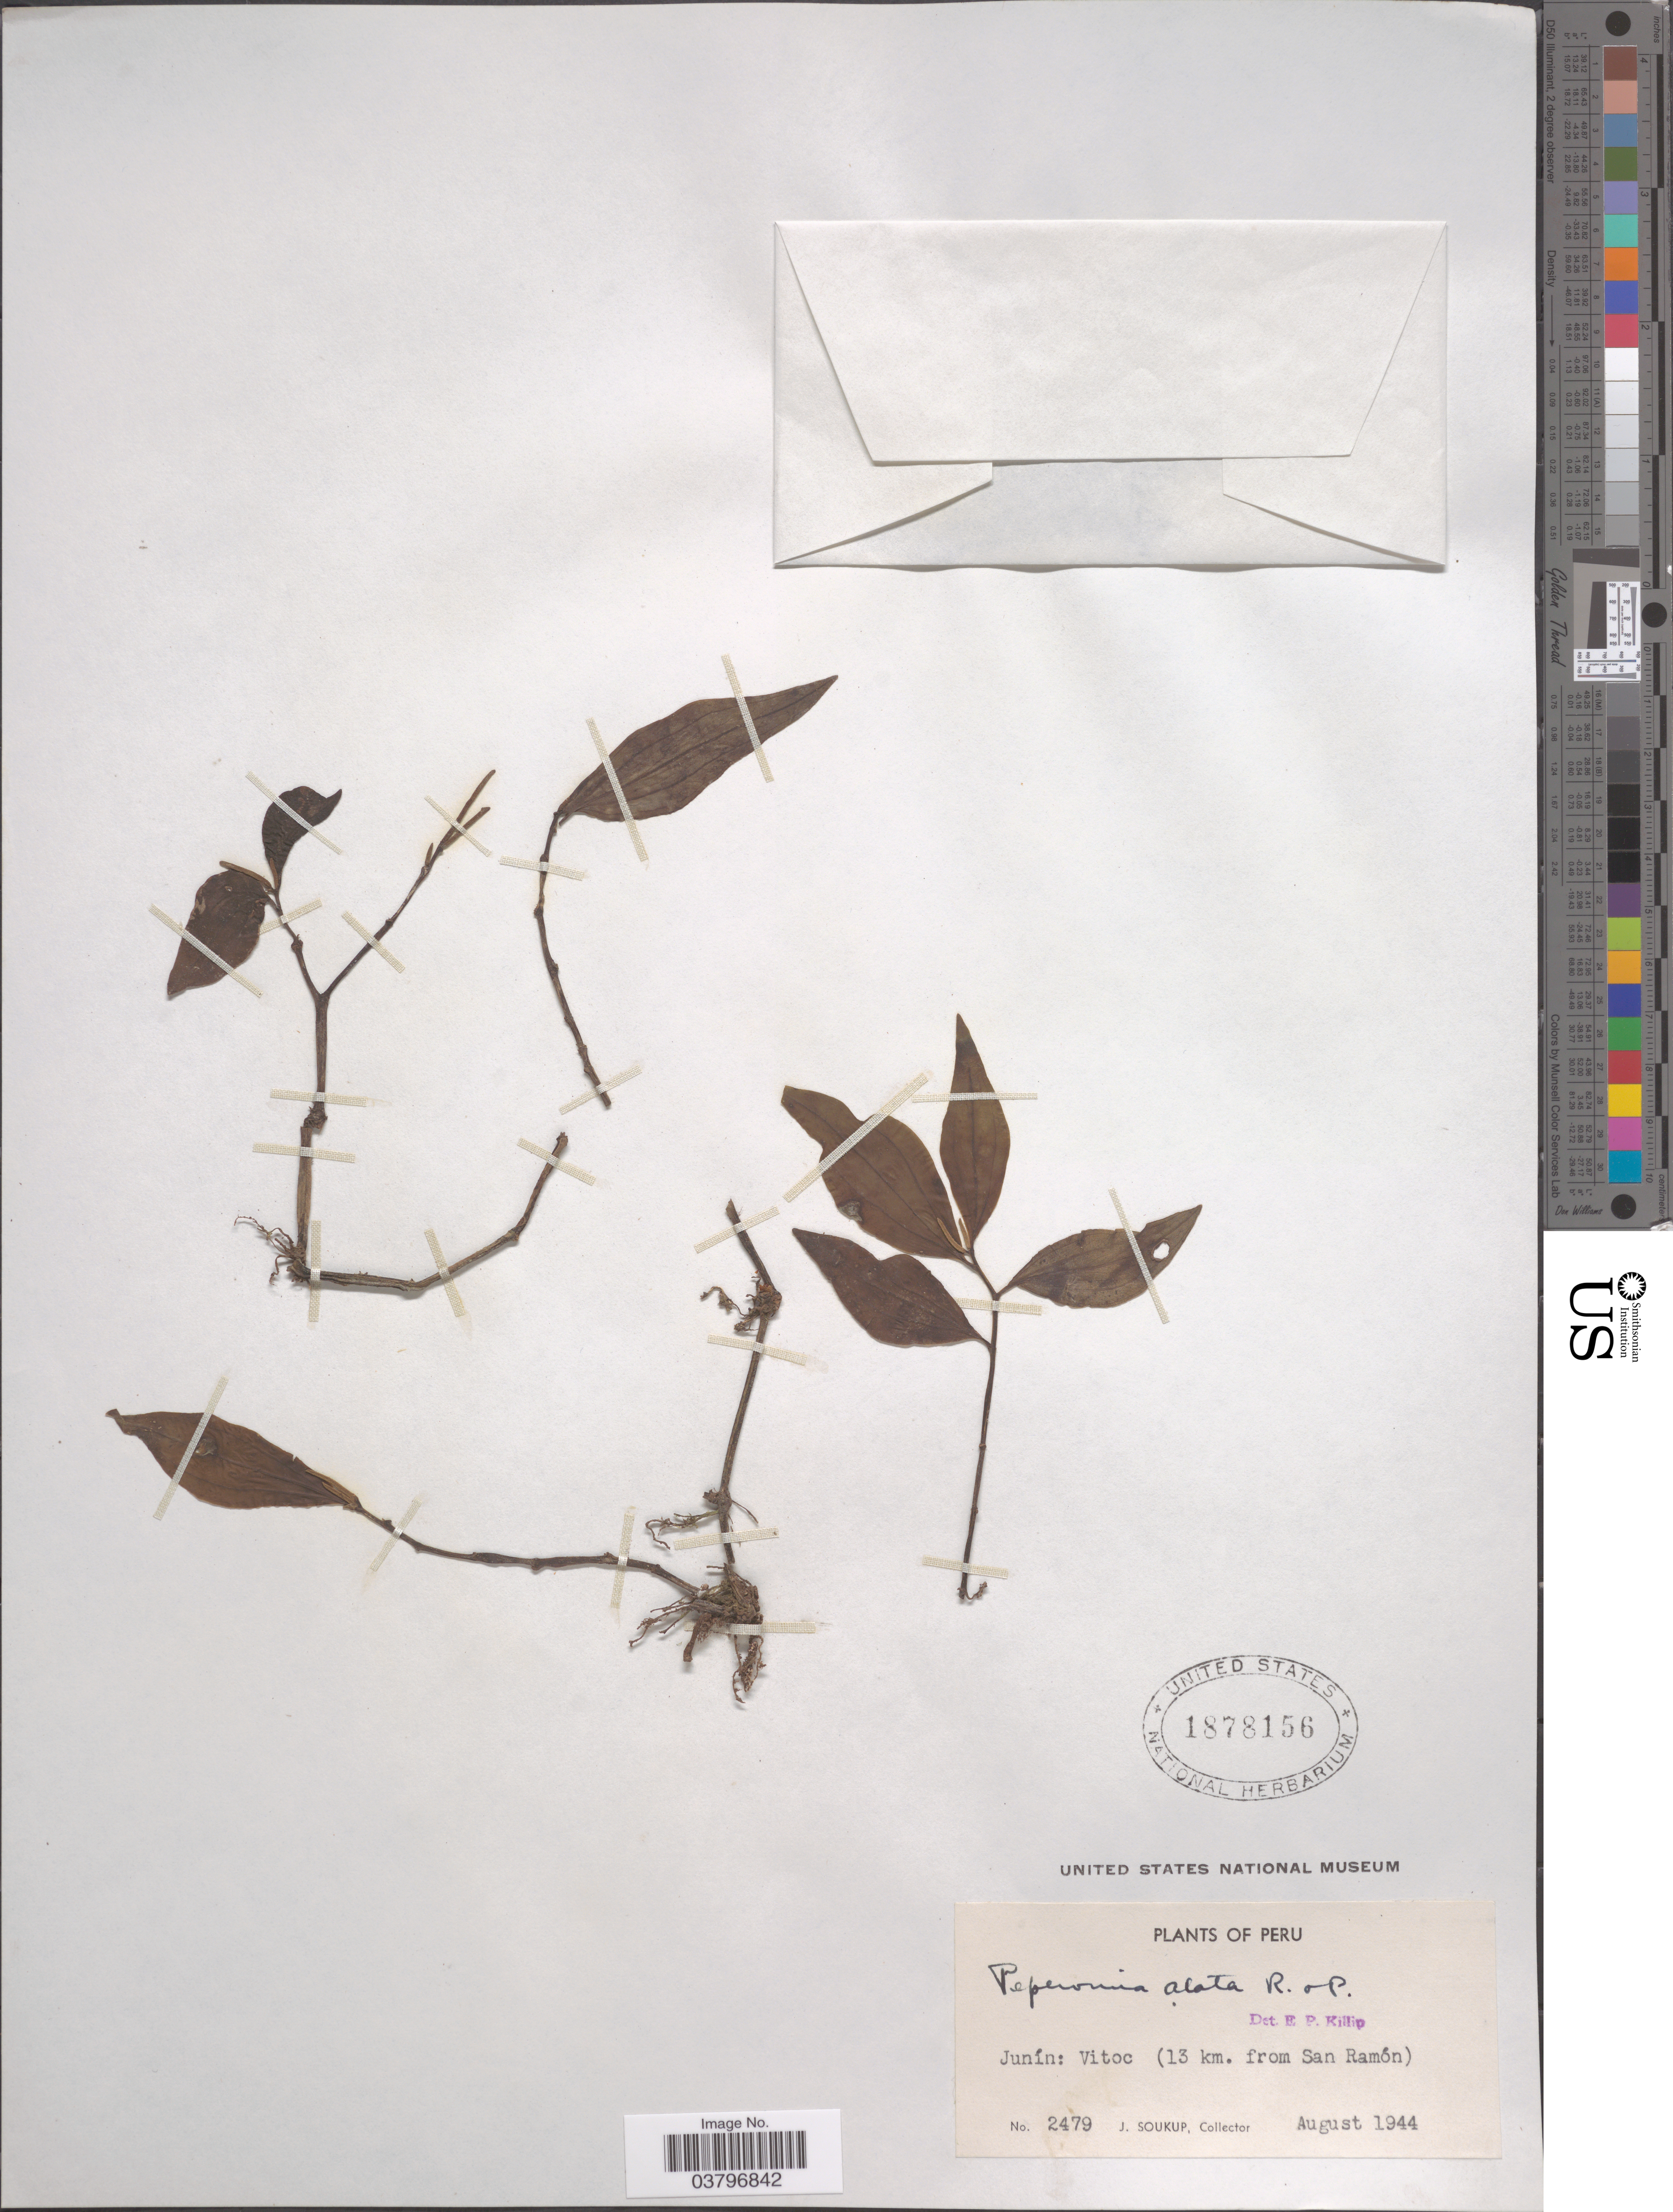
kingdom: Plantae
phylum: Tracheophyta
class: Magnoliopsida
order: Piperales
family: Piperaceae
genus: Peperomia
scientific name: Peperomia alata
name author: Ruiz & Pav.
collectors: J. Soukup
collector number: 2479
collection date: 1944-08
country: Peru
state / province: Junín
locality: Vitoc (13 km. from San Ramón).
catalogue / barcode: US 1878156